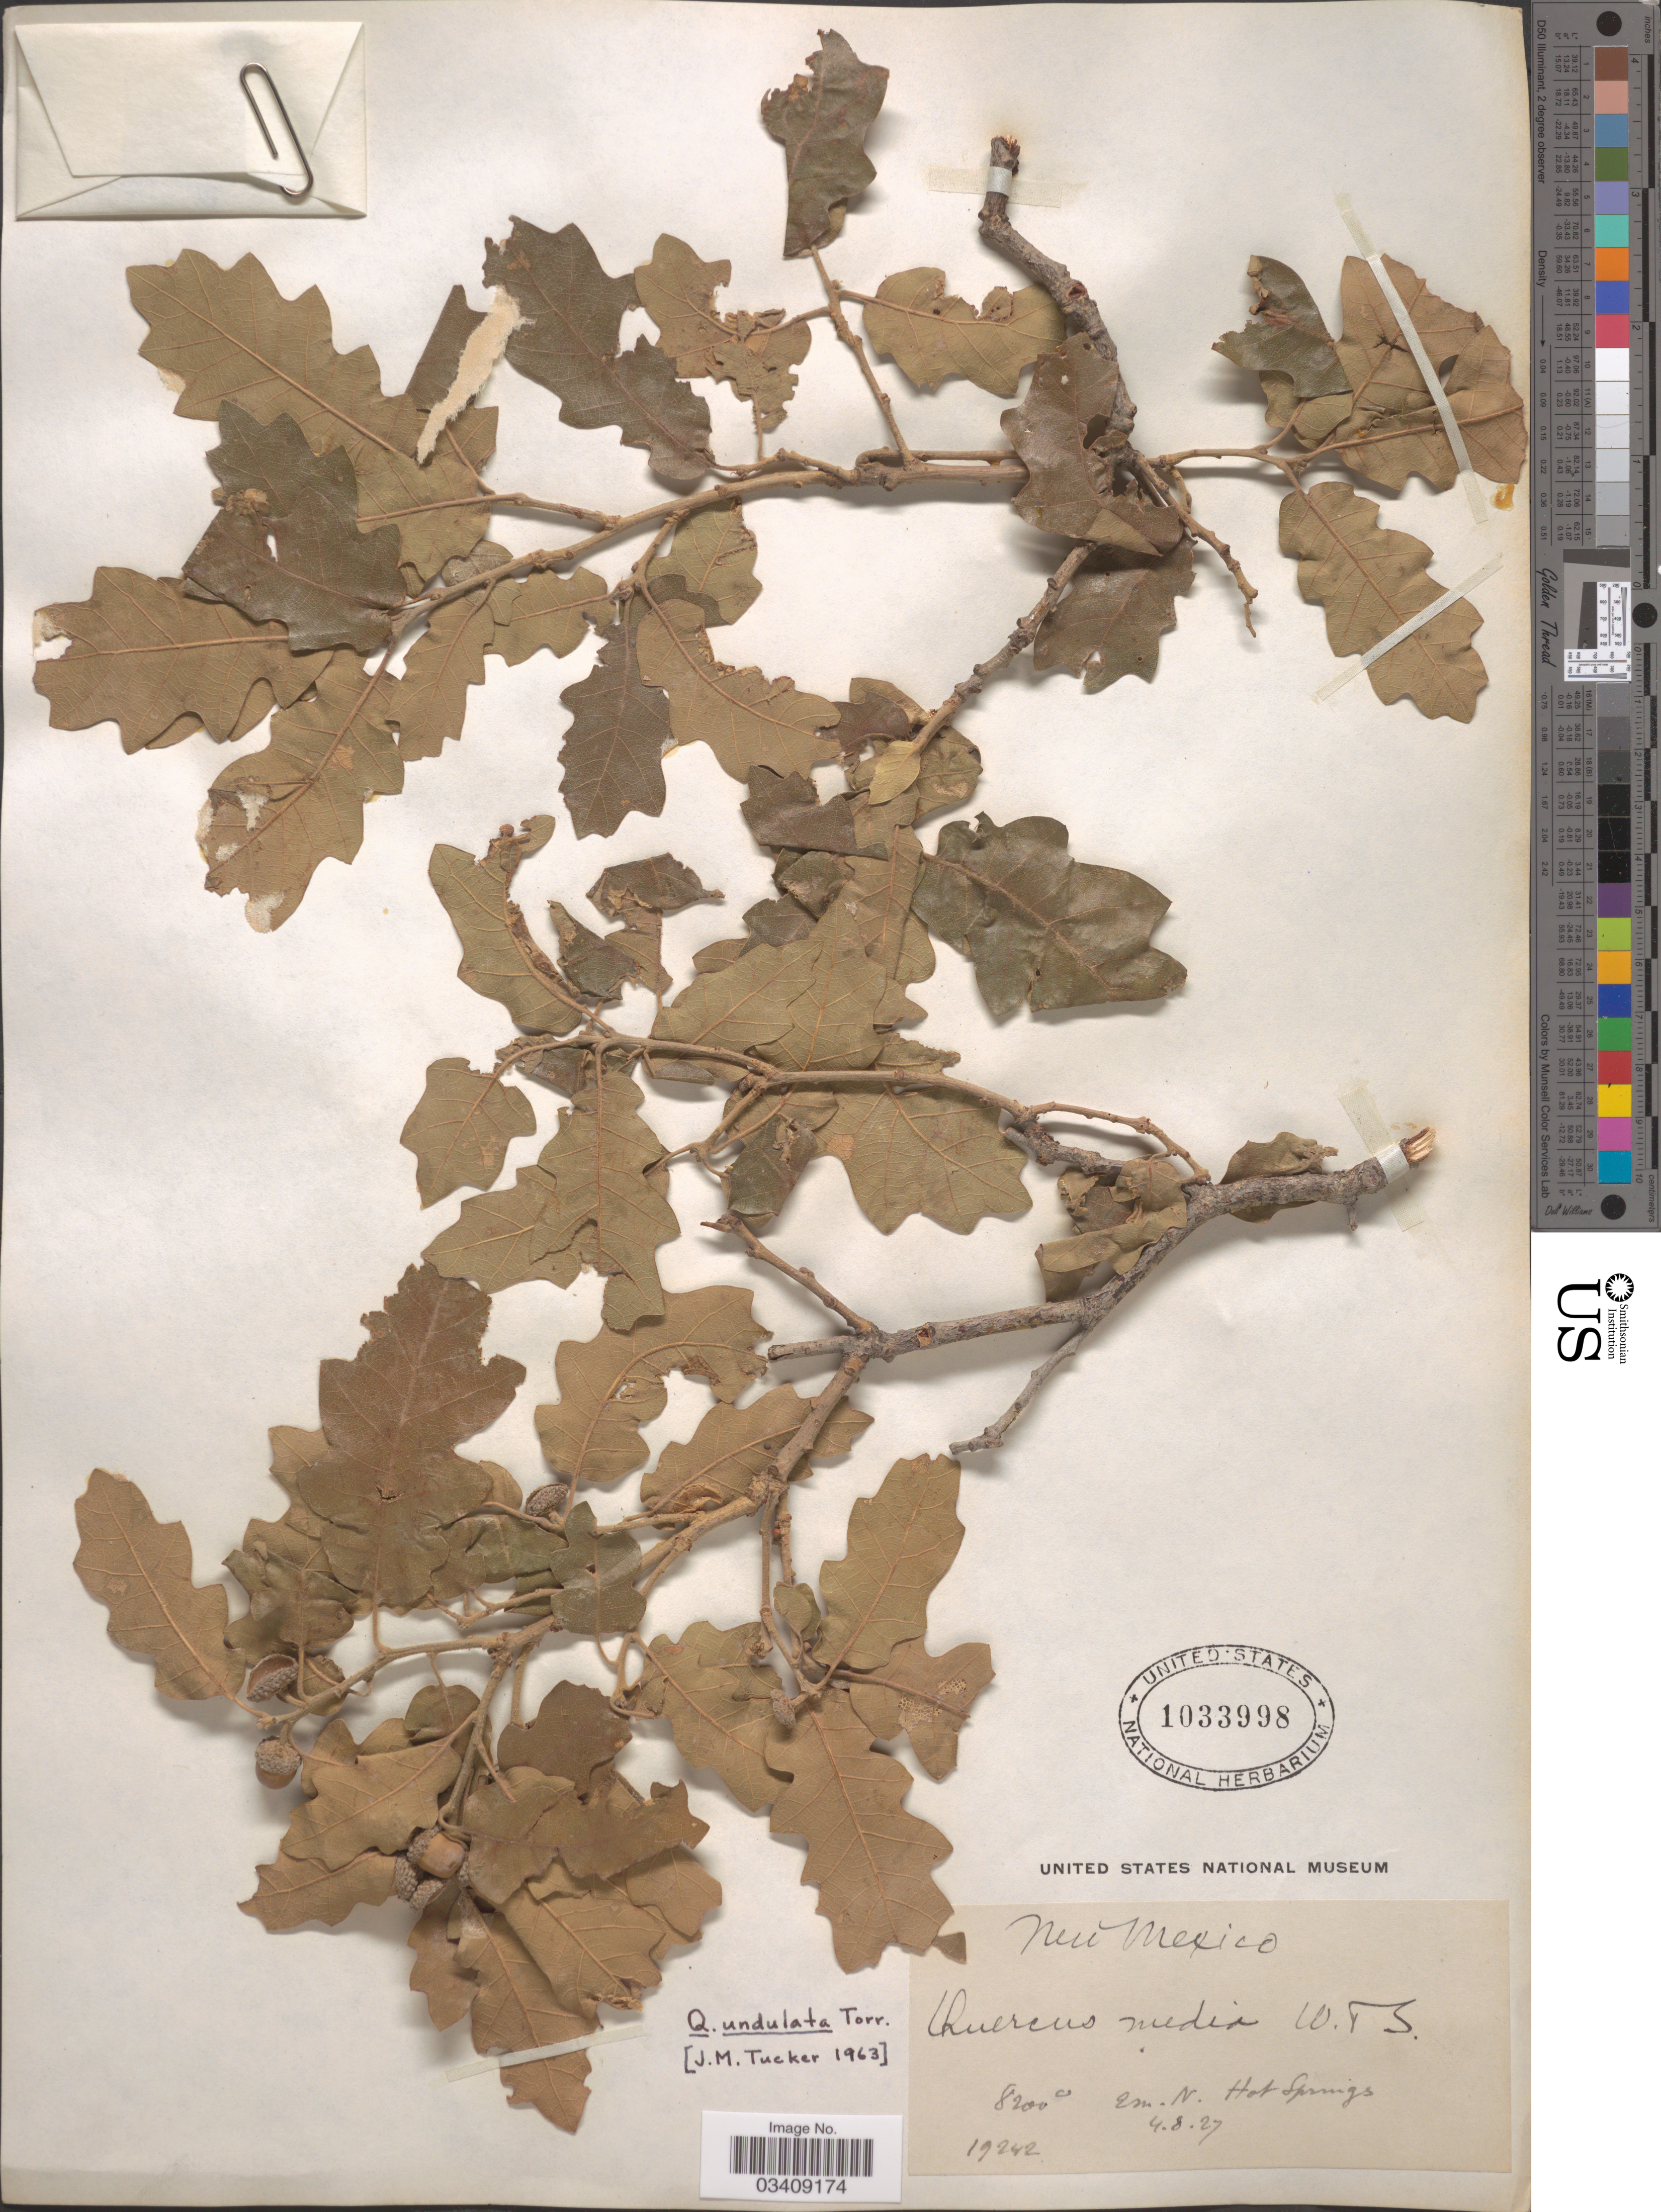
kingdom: Plantae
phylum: Tracheophyta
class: Magnoliopsida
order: Fagales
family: Fagaceae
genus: Quercus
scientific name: Quercus undulata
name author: Torr.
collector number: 19242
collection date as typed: Transcribed d/m/y: 8/4/27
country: United States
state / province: New Mexico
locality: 2m. N. Hot Springs.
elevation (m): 2499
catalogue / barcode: US 1033998